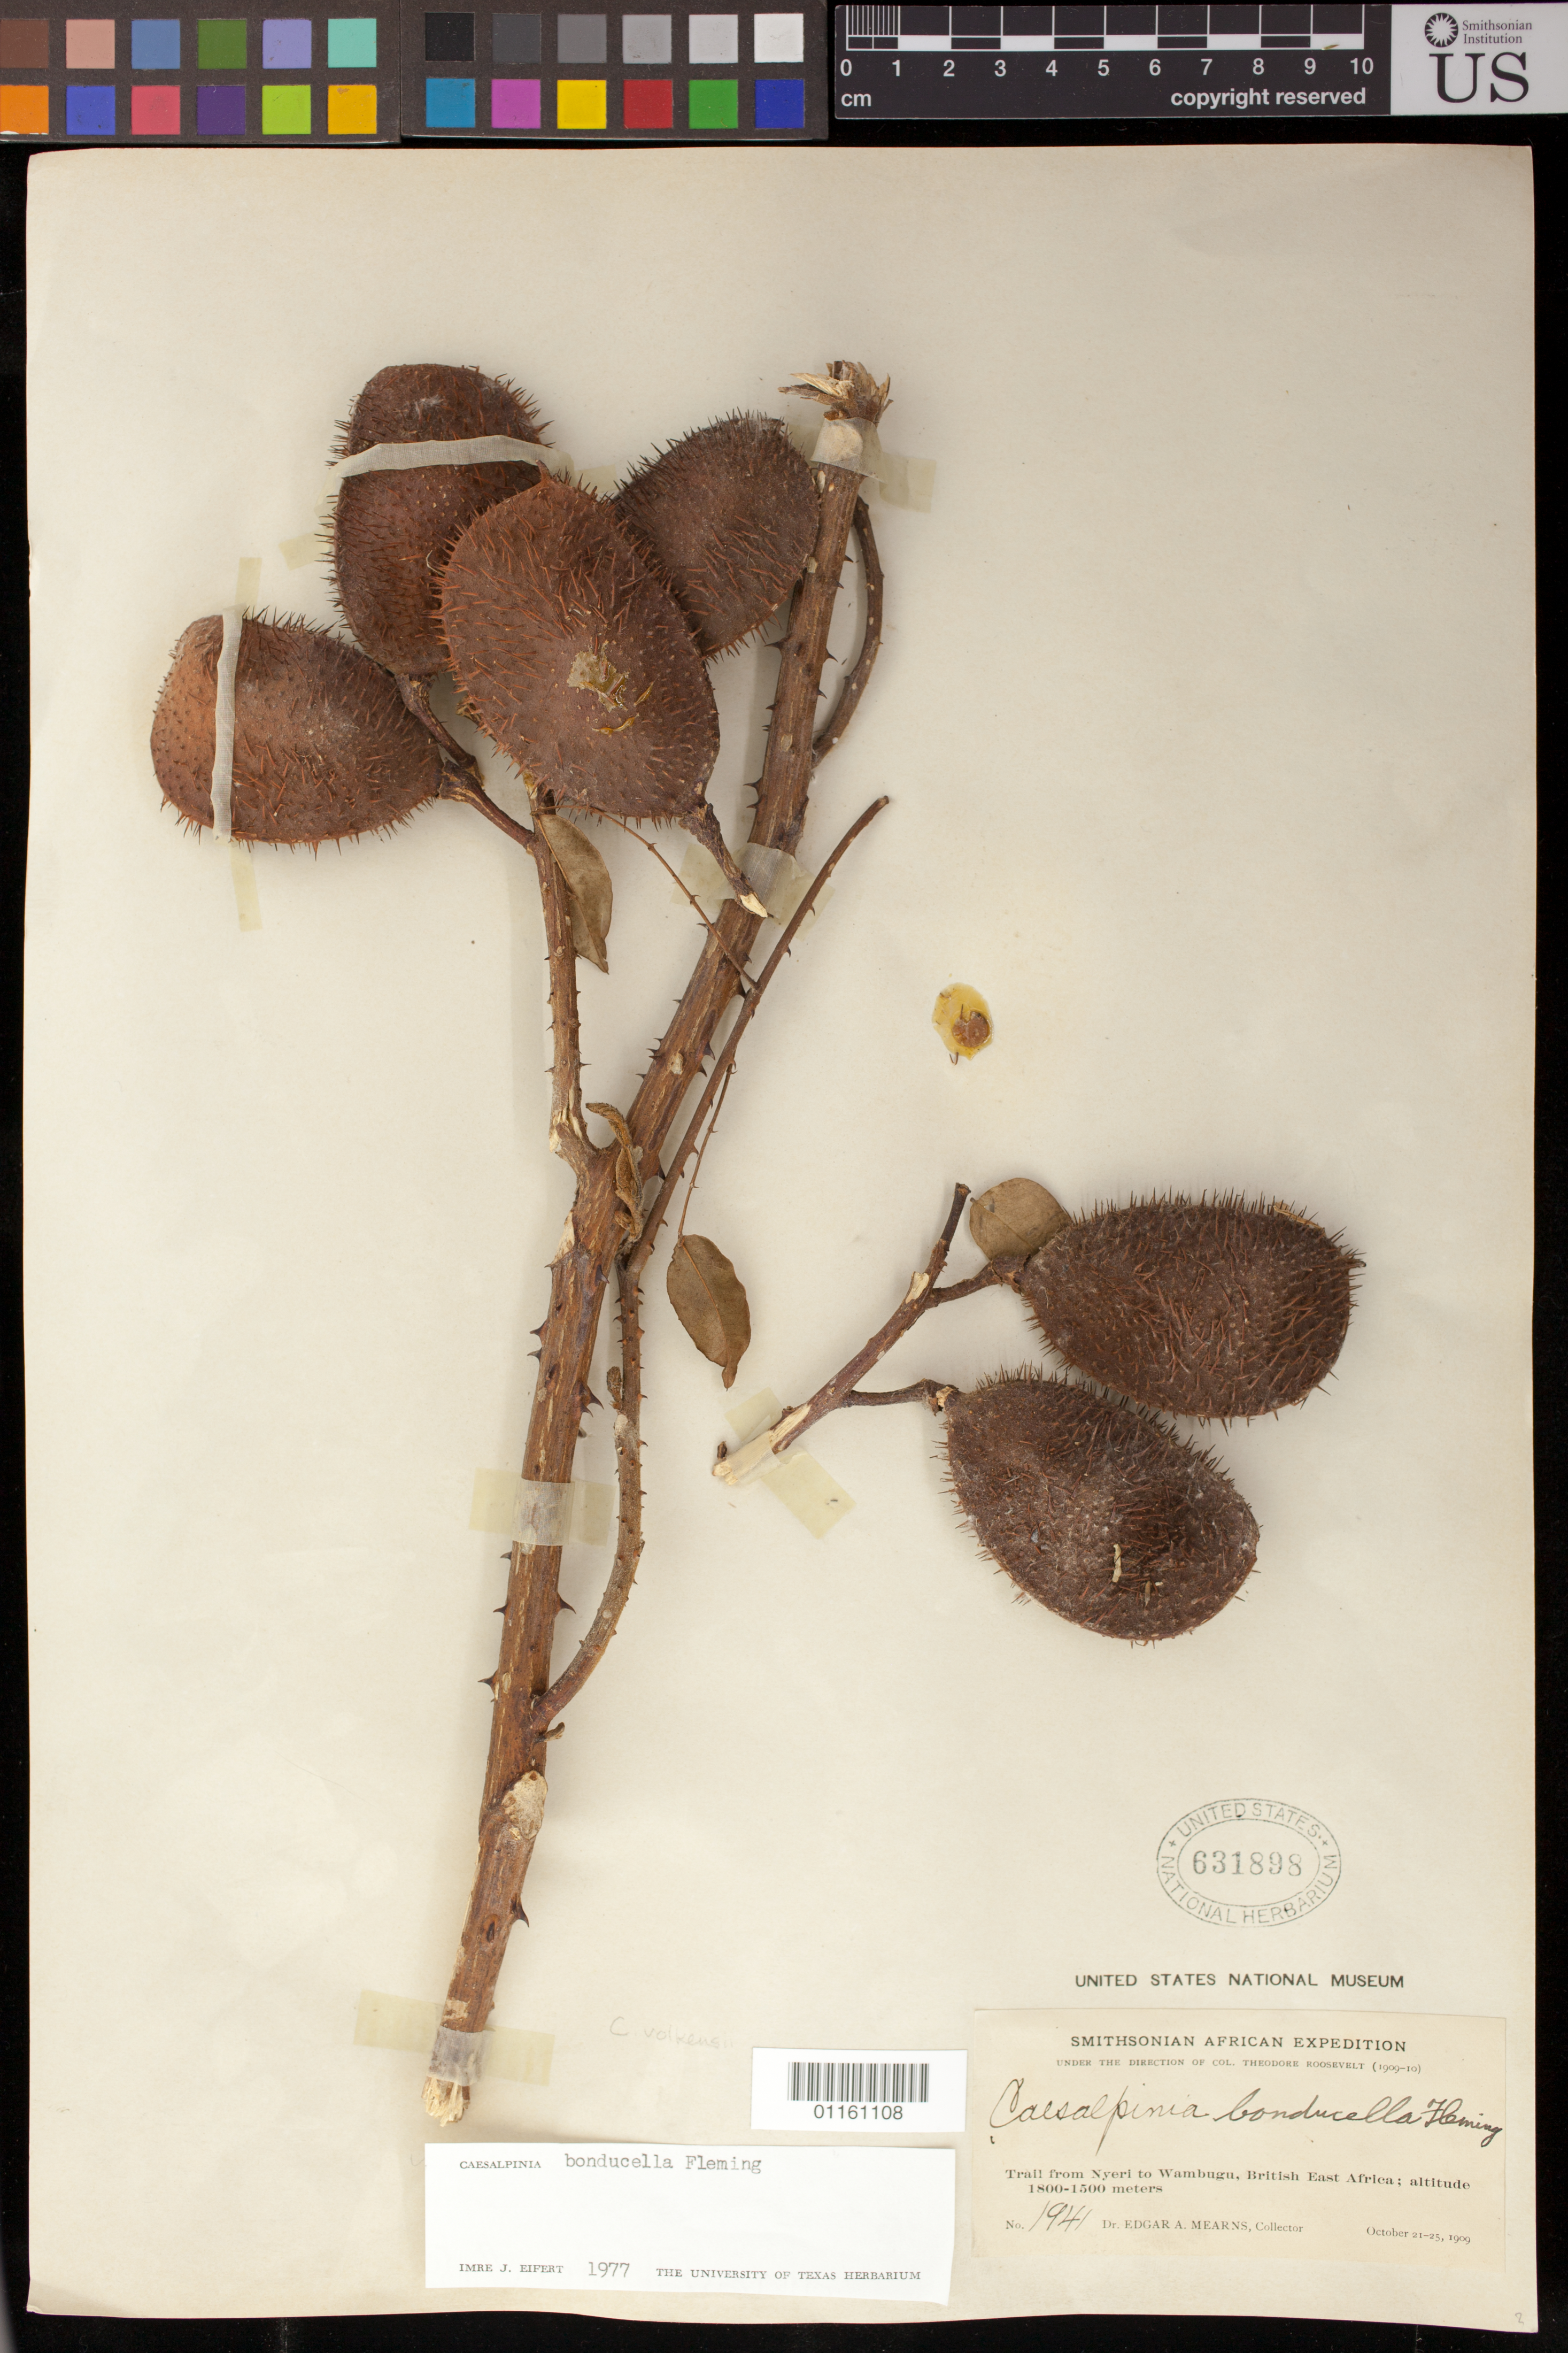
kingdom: Plantae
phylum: Tracheophyta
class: Magnoliopsida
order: Fabales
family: Fabaceae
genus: Guilandina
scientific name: Guilandina bonduc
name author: L.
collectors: E. A. Mearns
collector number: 1941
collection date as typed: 21 Oct 1909 to 25 Oct 1909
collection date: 1909-10-21/1909-10-25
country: Kenya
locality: Trail from Nyeri to Wambugu.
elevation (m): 1500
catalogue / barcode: US 631898